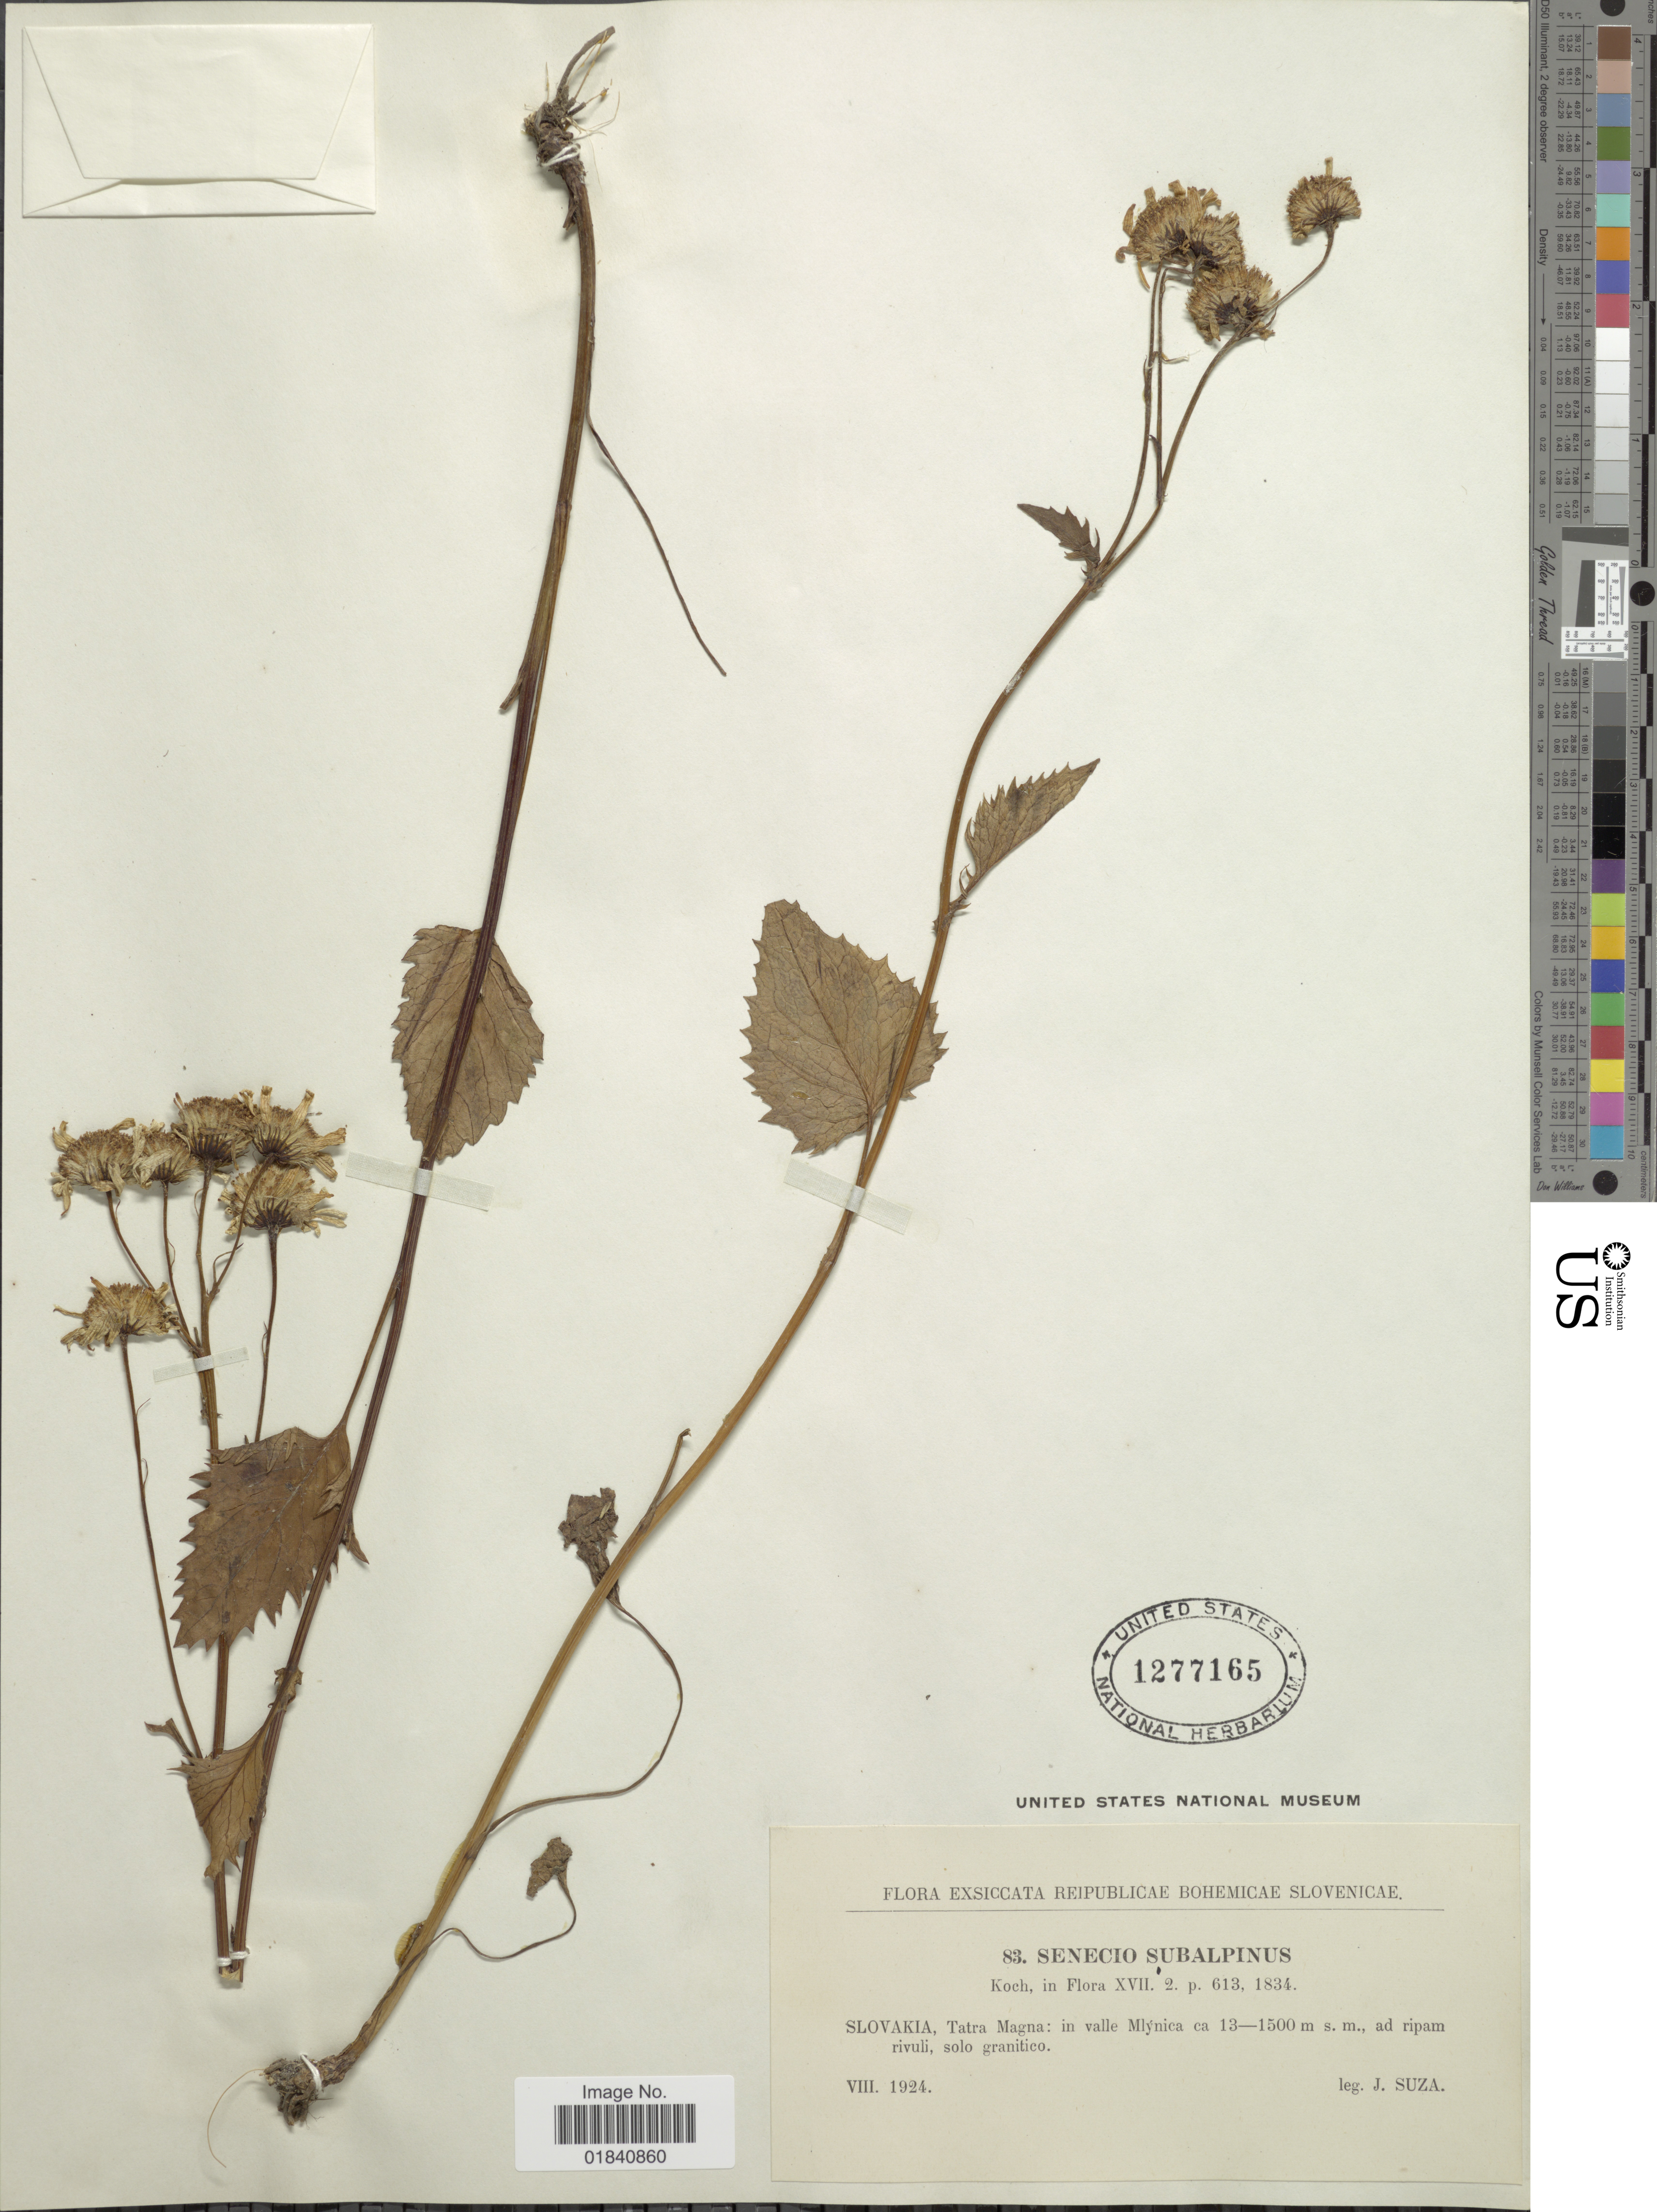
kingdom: Plantae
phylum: Tracheophyta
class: Magnoliopsida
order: Asterales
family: Asteraceae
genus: Senecio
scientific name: Senecio subalpinus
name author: W.D.J. Koch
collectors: J. Suza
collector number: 83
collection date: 1924-08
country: Slovakia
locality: Tatra Magna: in valle Mlynica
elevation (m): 1300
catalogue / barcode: US 1277165